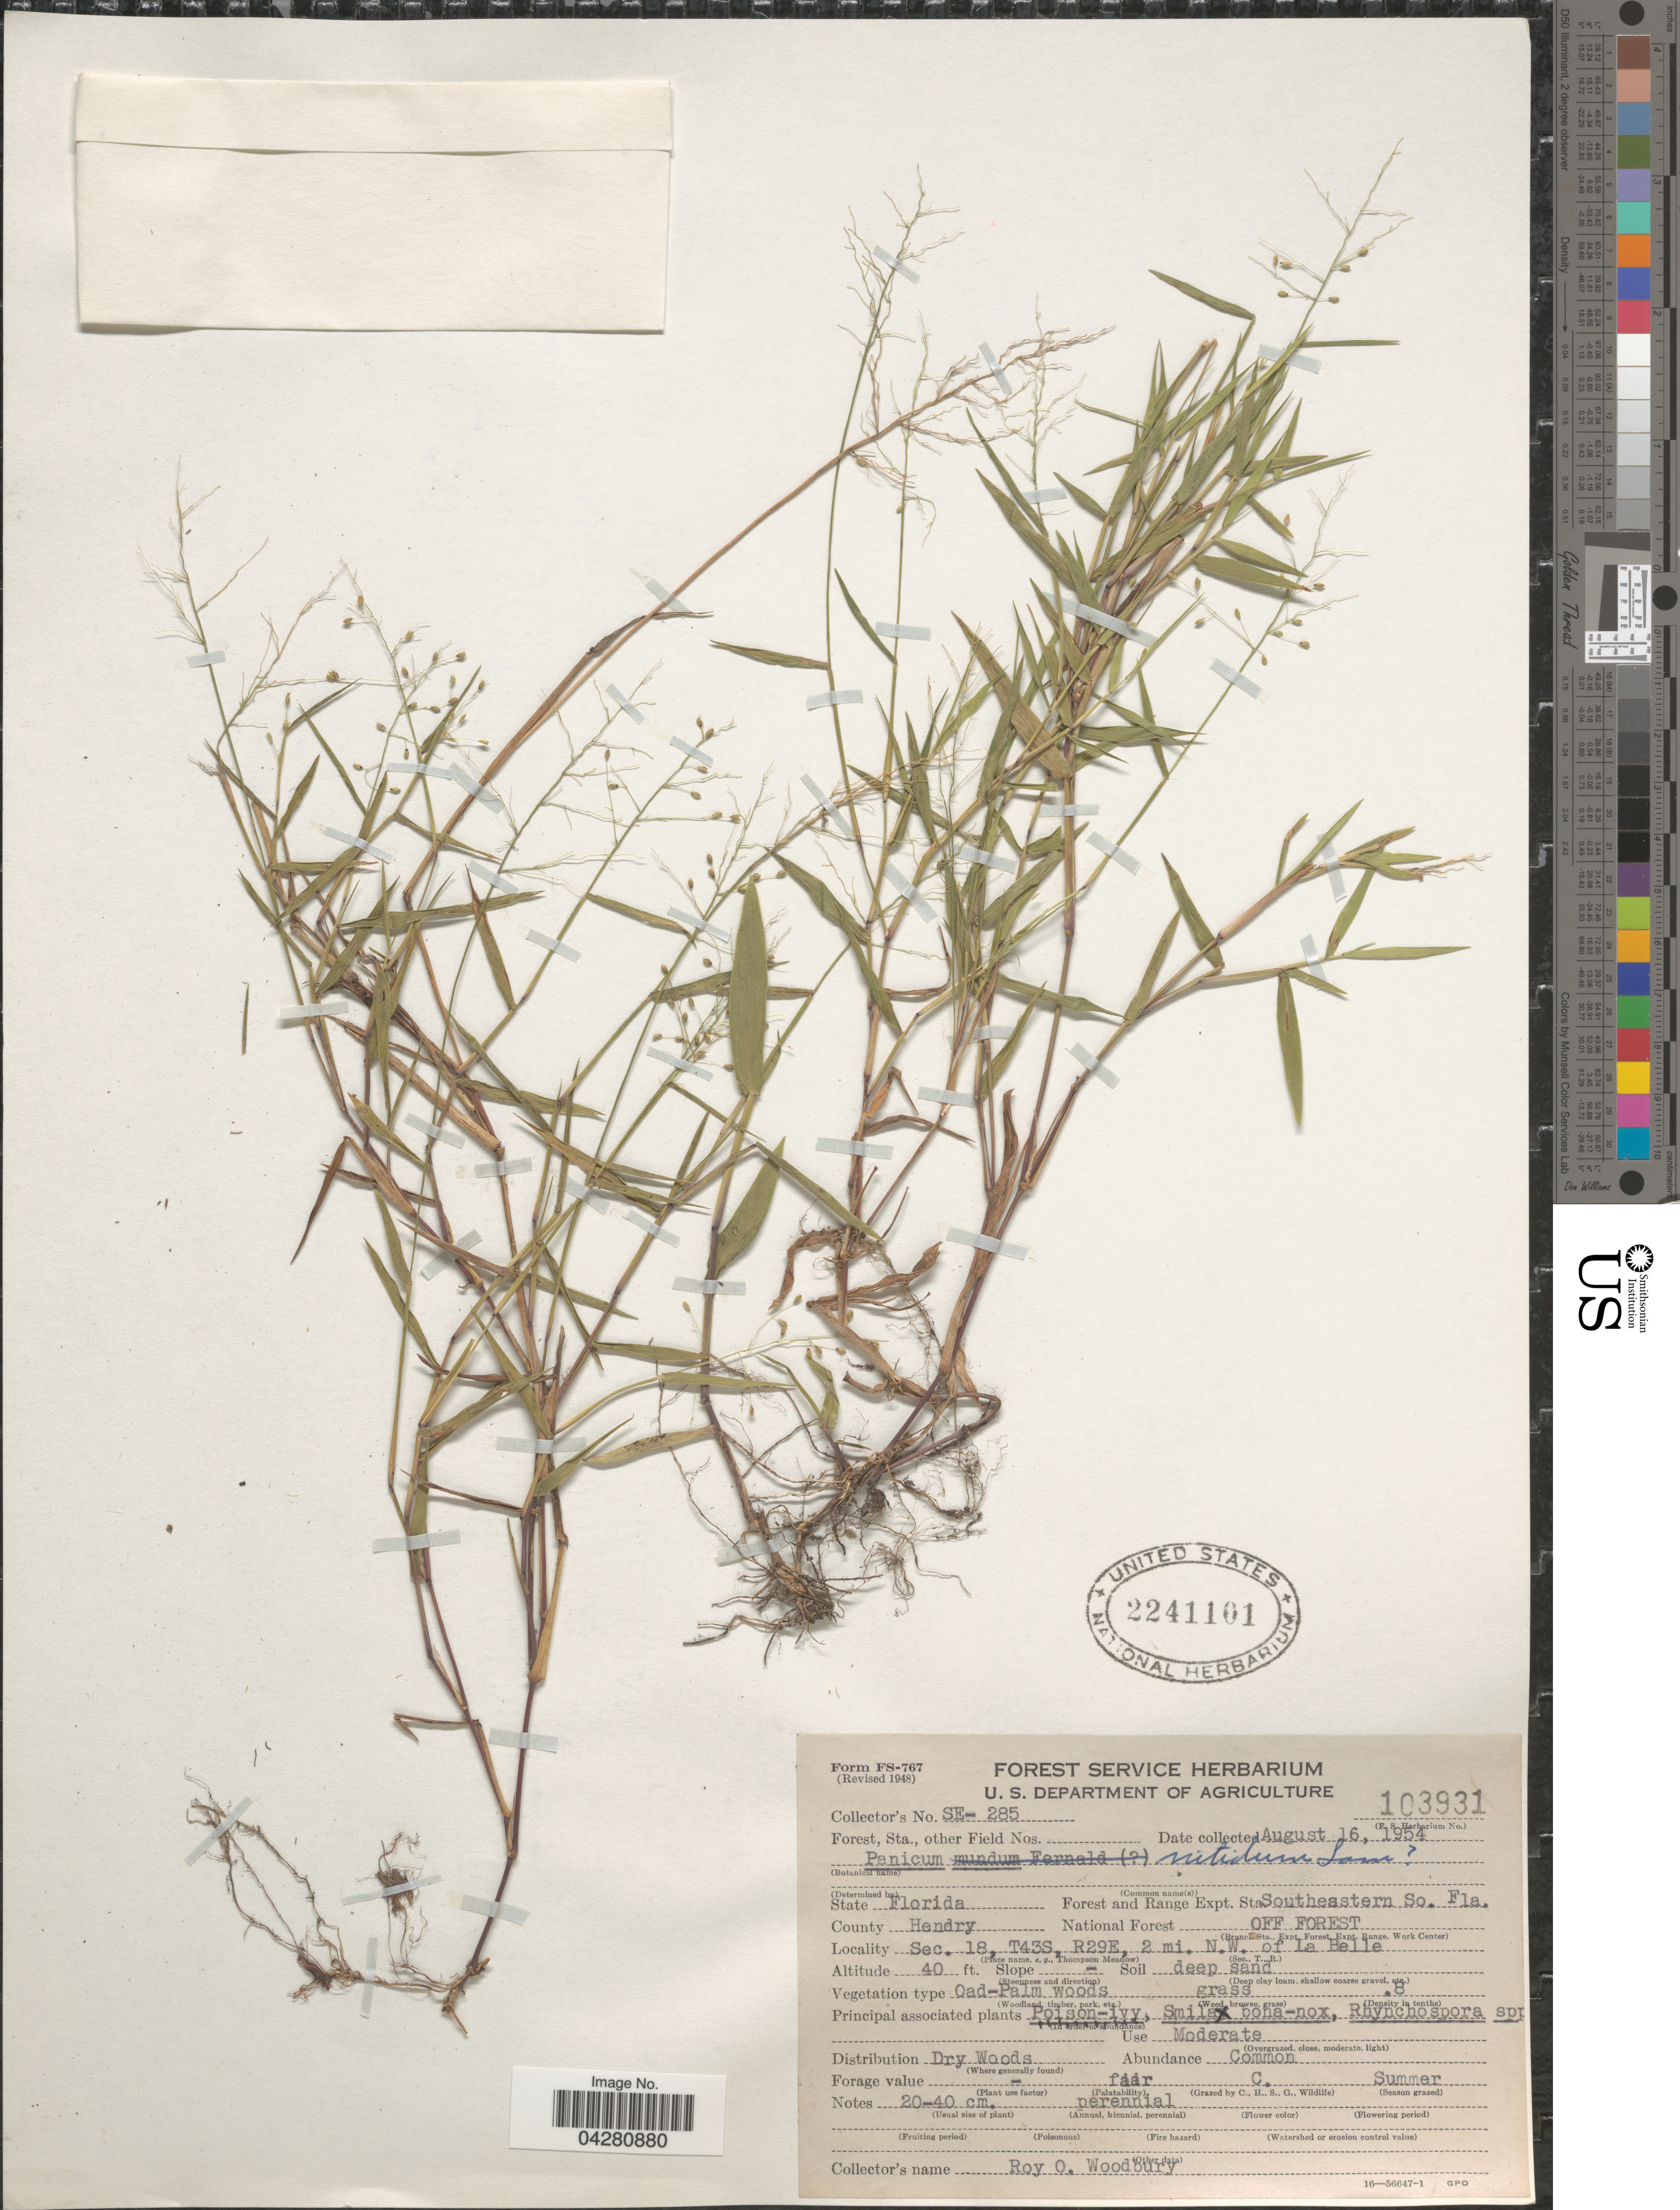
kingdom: Plantae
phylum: Tracheophyta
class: Liliopsida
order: Poales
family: Poaceae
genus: Dichanthelium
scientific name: Dichanthelium dichotomum var. dichotomum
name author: (L.) Gould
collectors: R. Woodbury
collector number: SE-285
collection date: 1954-08-16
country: United States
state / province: Florida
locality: Forest and Range Expt. Sta. Southeastern So. Fla. County Hendry, National Forest Off Forest. Sec. 18, T43S, R29E, 2 mi. N.W. of La Belle. Soil deep sand.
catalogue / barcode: US 2241101